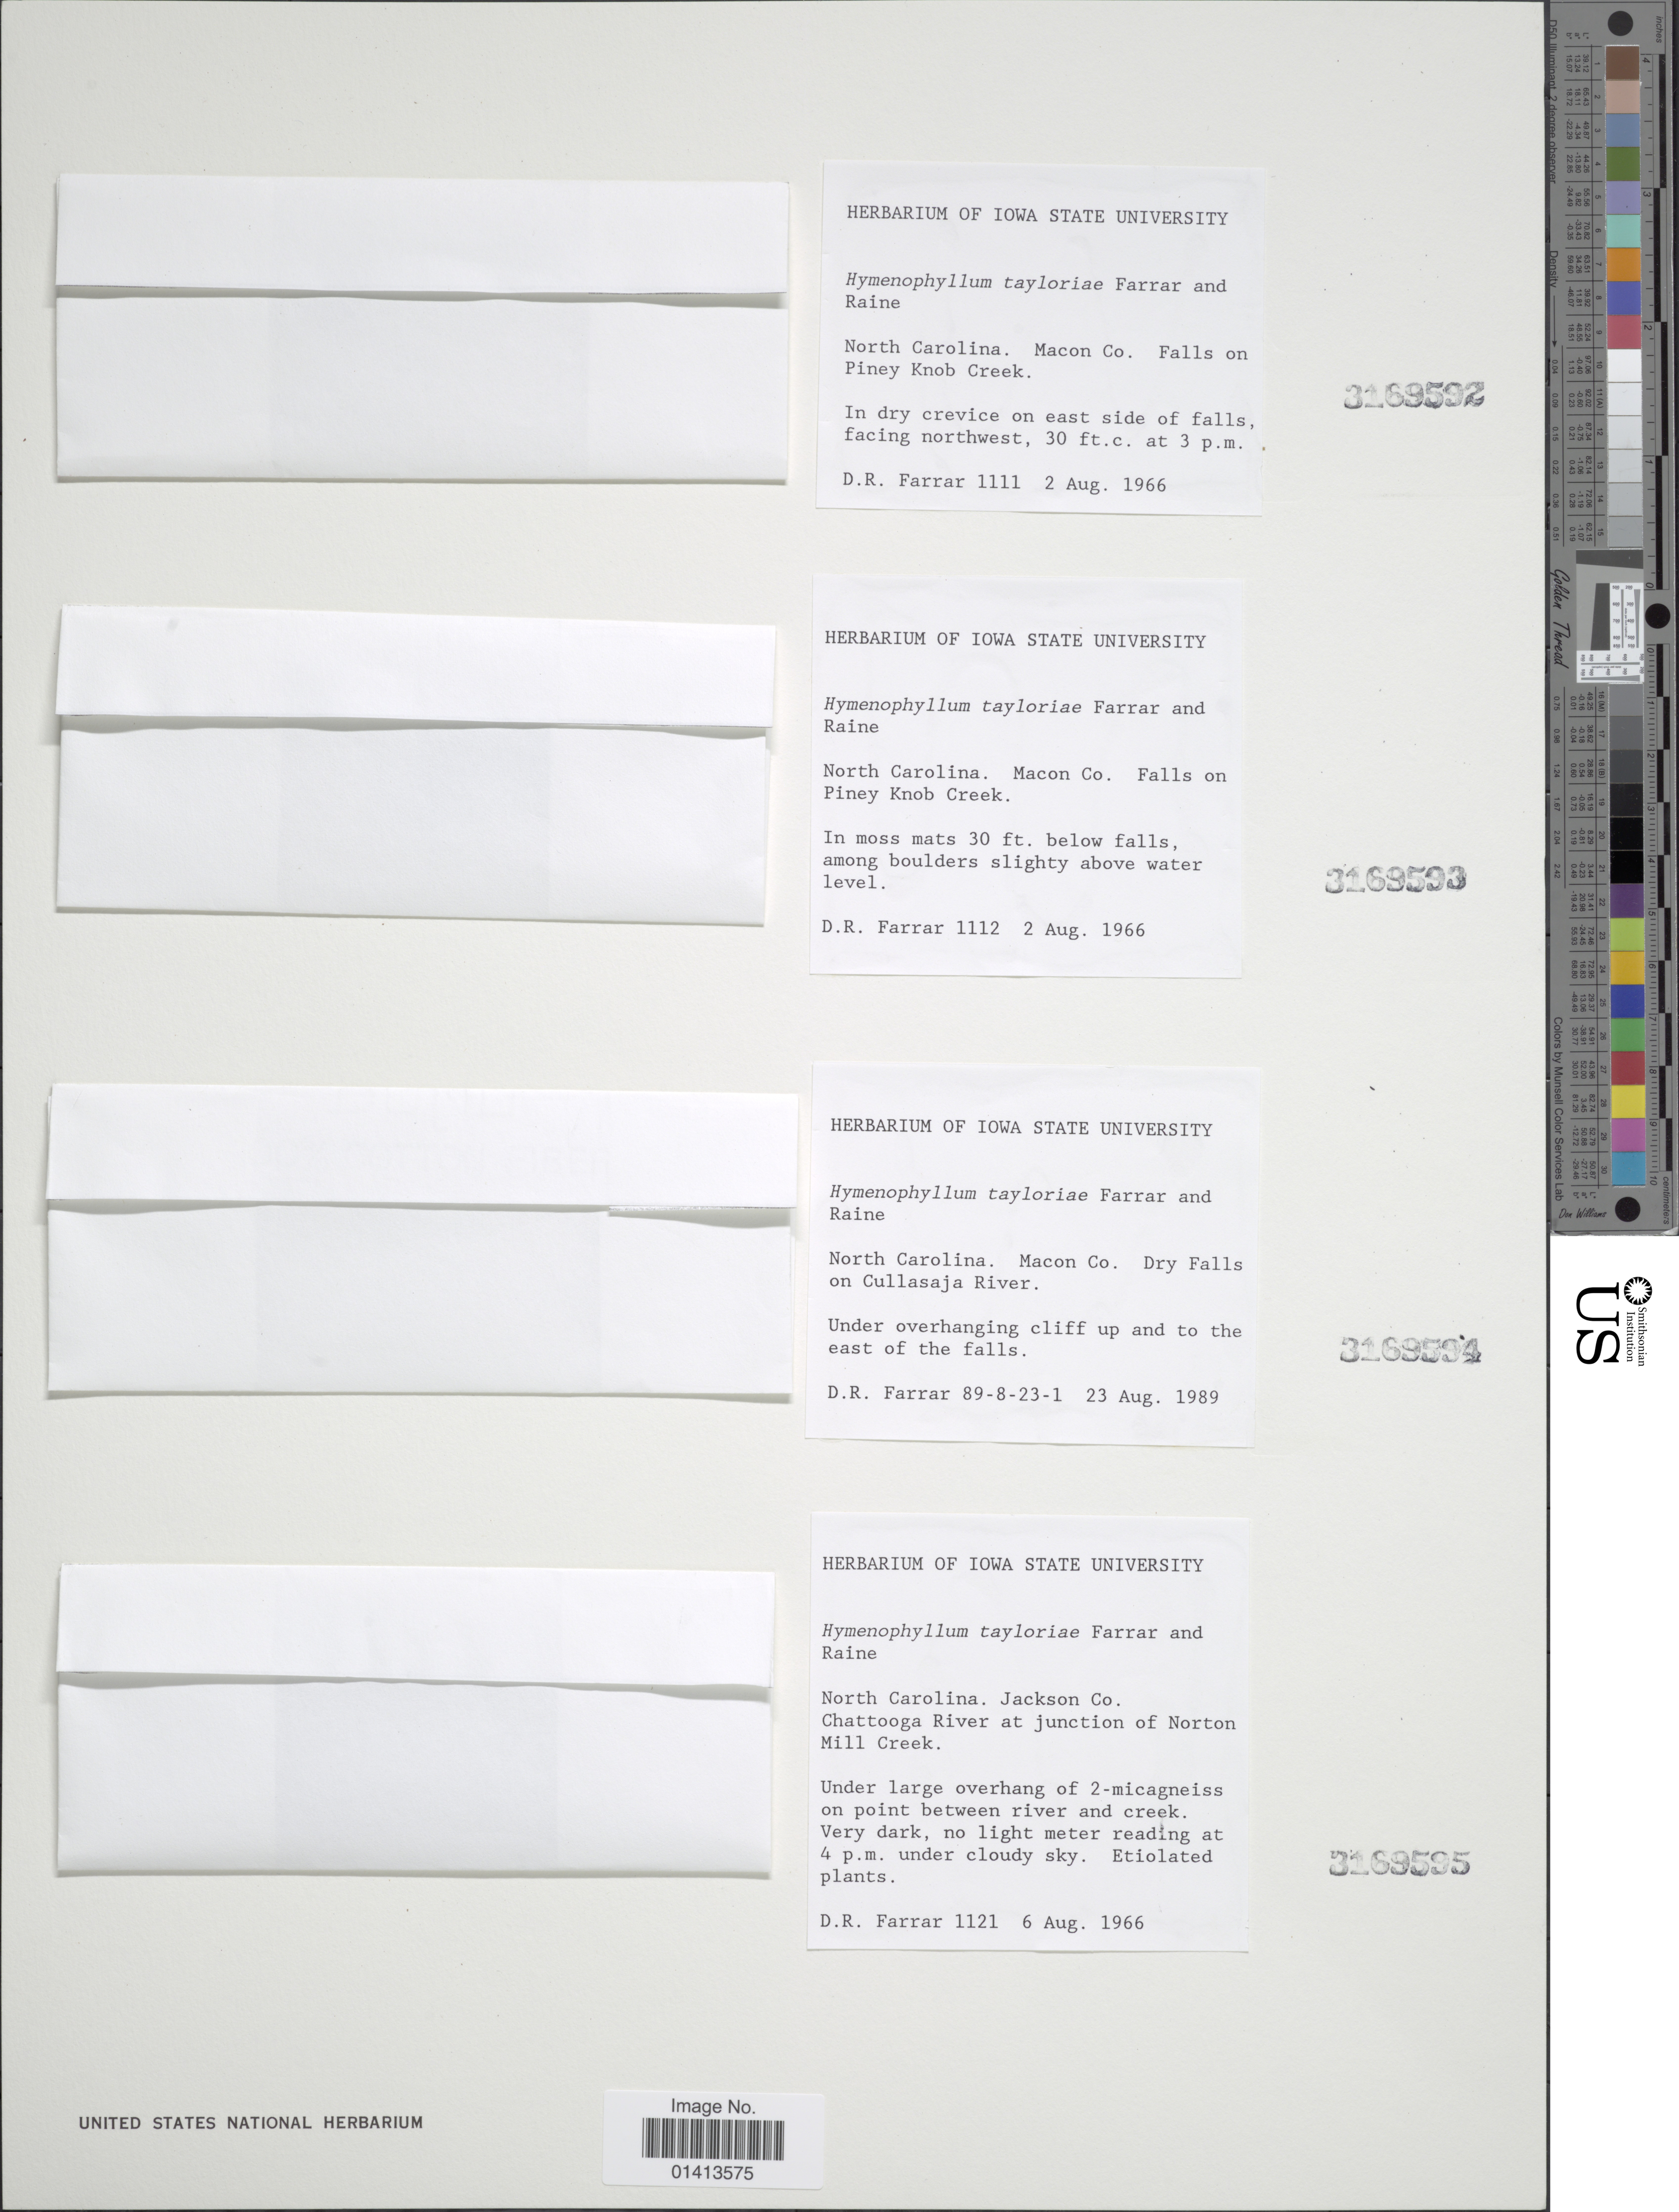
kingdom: Plantae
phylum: Tracheophyta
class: Polypodiopsida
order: Hymenophyllales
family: Hymenophyllaceae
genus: Hymenophyllum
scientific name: Hymenophyllum tayloriae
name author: Farrar & Raine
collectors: D. R. Farrar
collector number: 89-8-23-1 ?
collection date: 1989-08-23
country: United States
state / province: North Carolina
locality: Macon Co. Dry Falls on Cullasaja River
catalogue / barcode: US 3169594-2